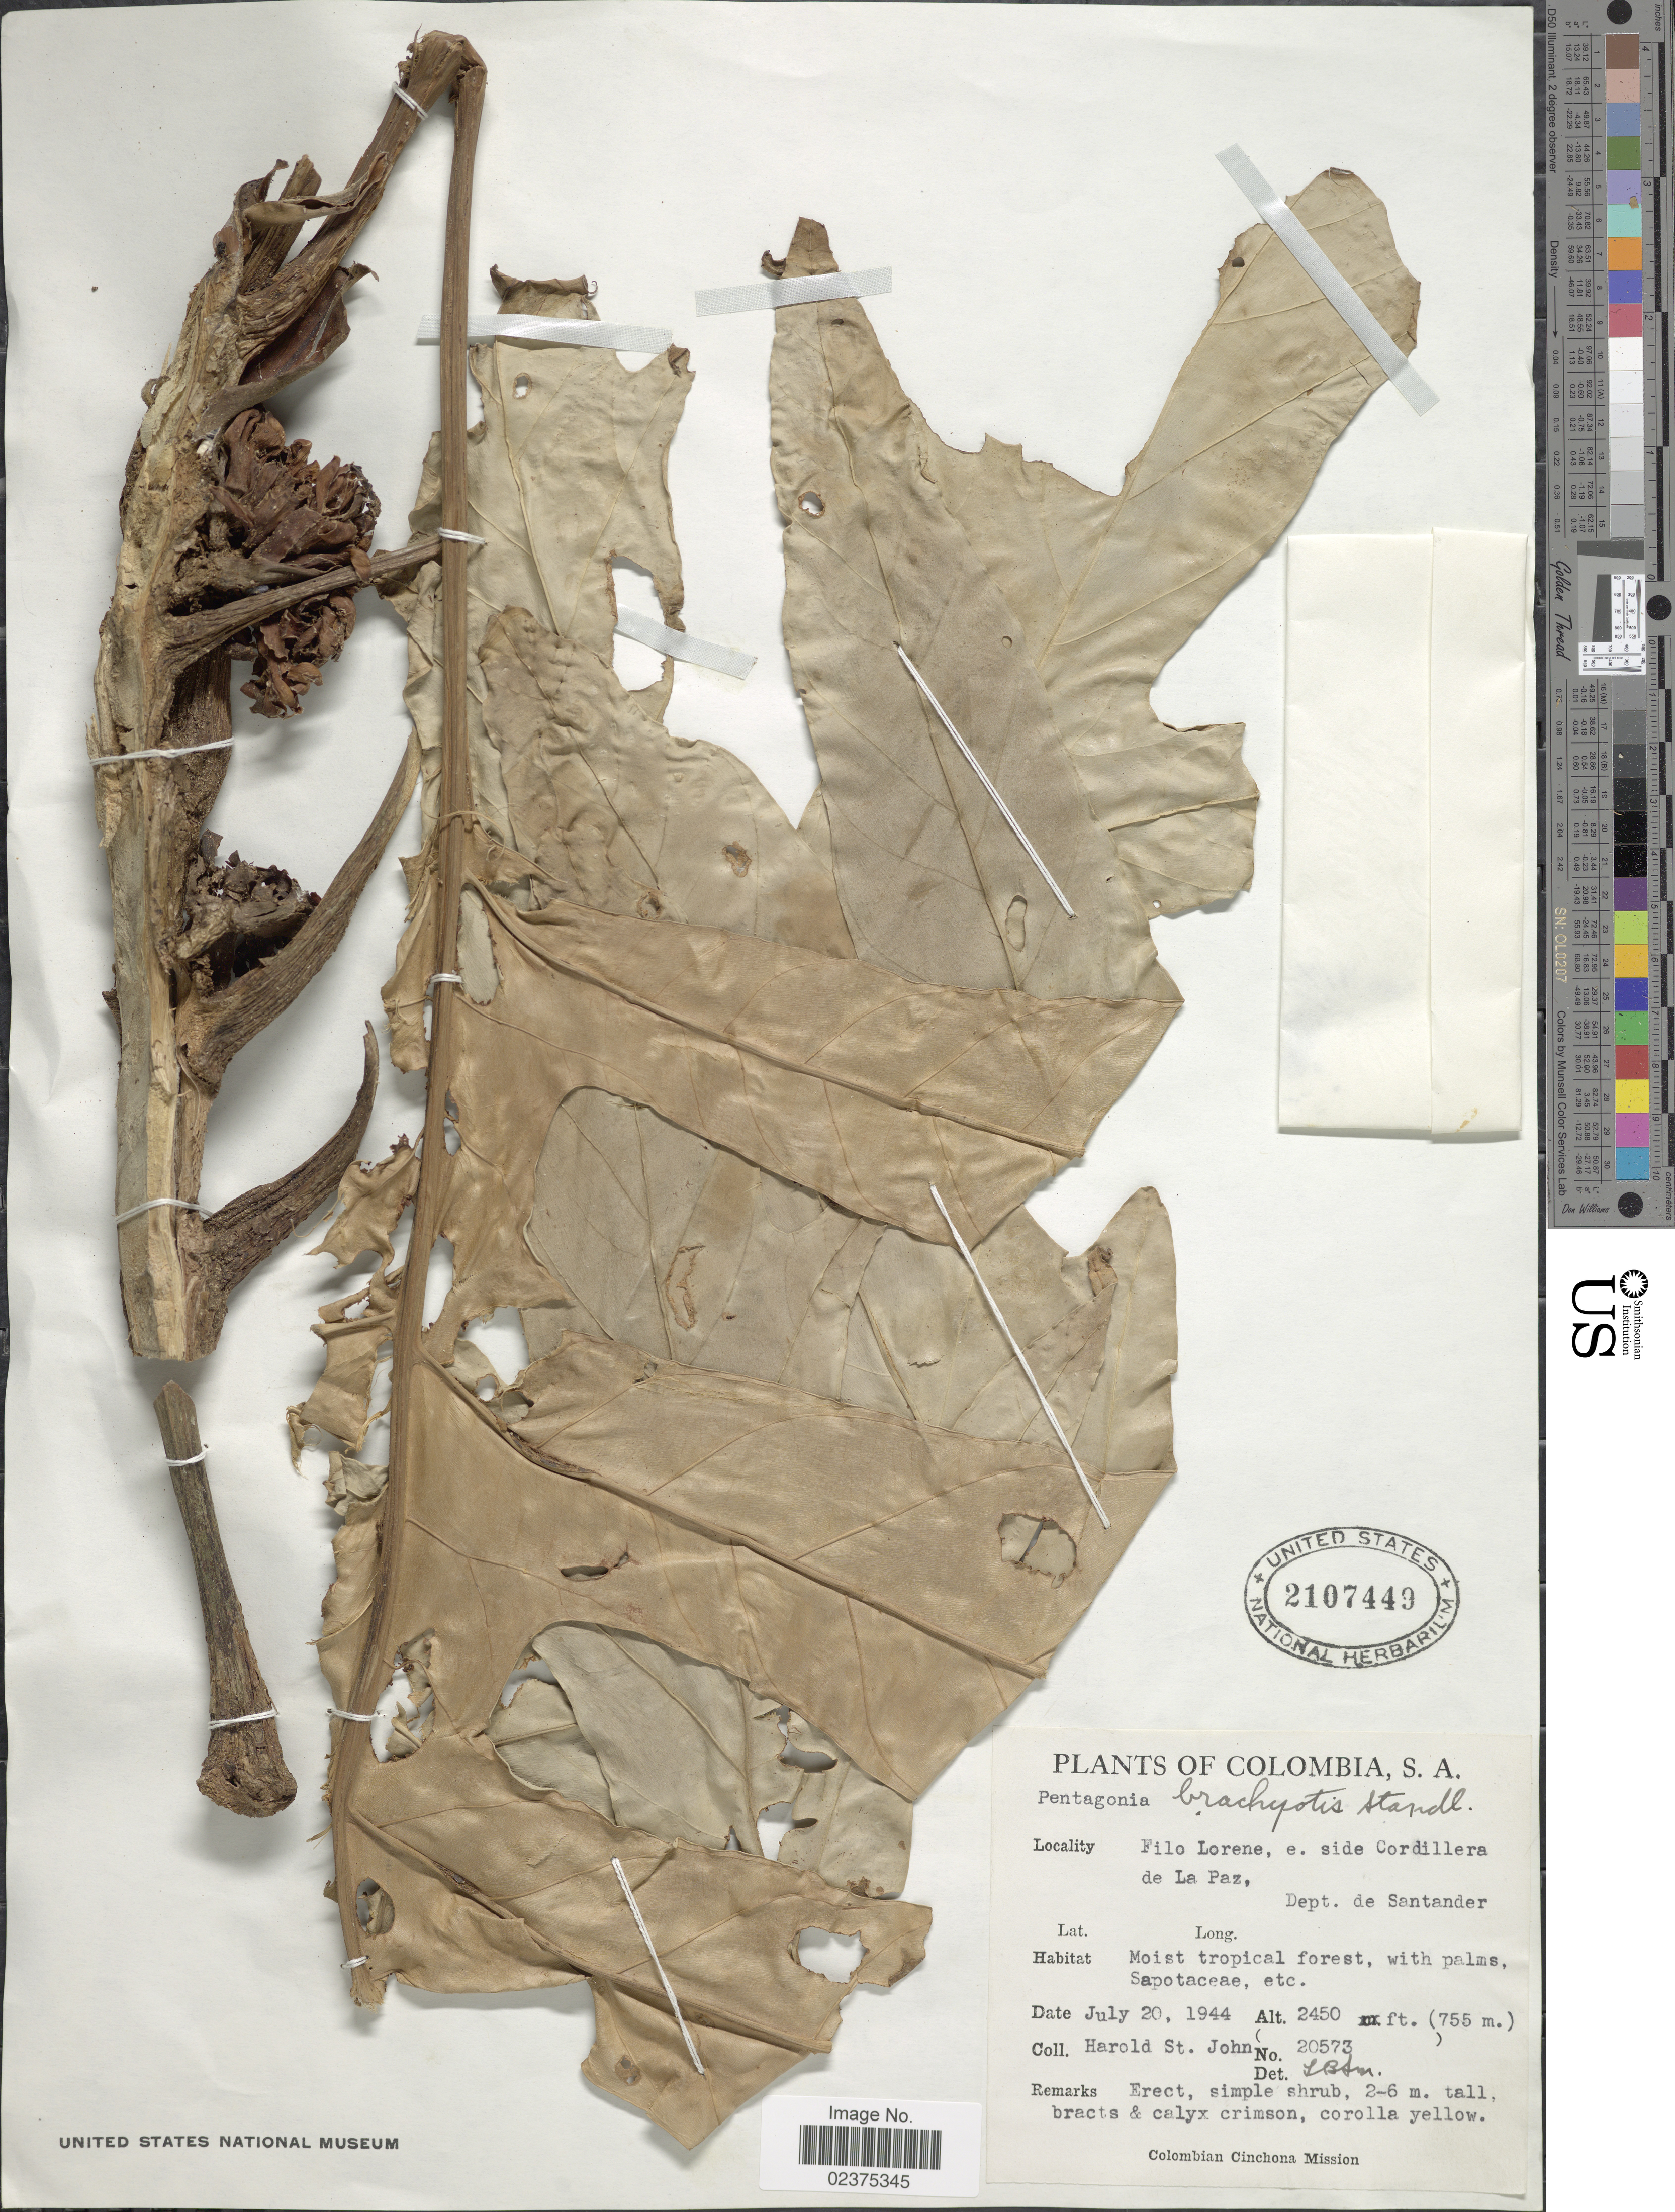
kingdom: Plantae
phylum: Tracheophyta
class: Magnoliopsida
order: Gentianales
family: Rubiaceae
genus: Pentagonia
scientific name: Pentagonia brachyotis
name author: (Standl.) Standl.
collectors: H. St. John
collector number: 20573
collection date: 1944-07-20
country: Colombia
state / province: Santander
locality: Filo Lorene, e side Cordillera de La Paz, Dept de Santander, Moist tropical forest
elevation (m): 755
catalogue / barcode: US 2107449